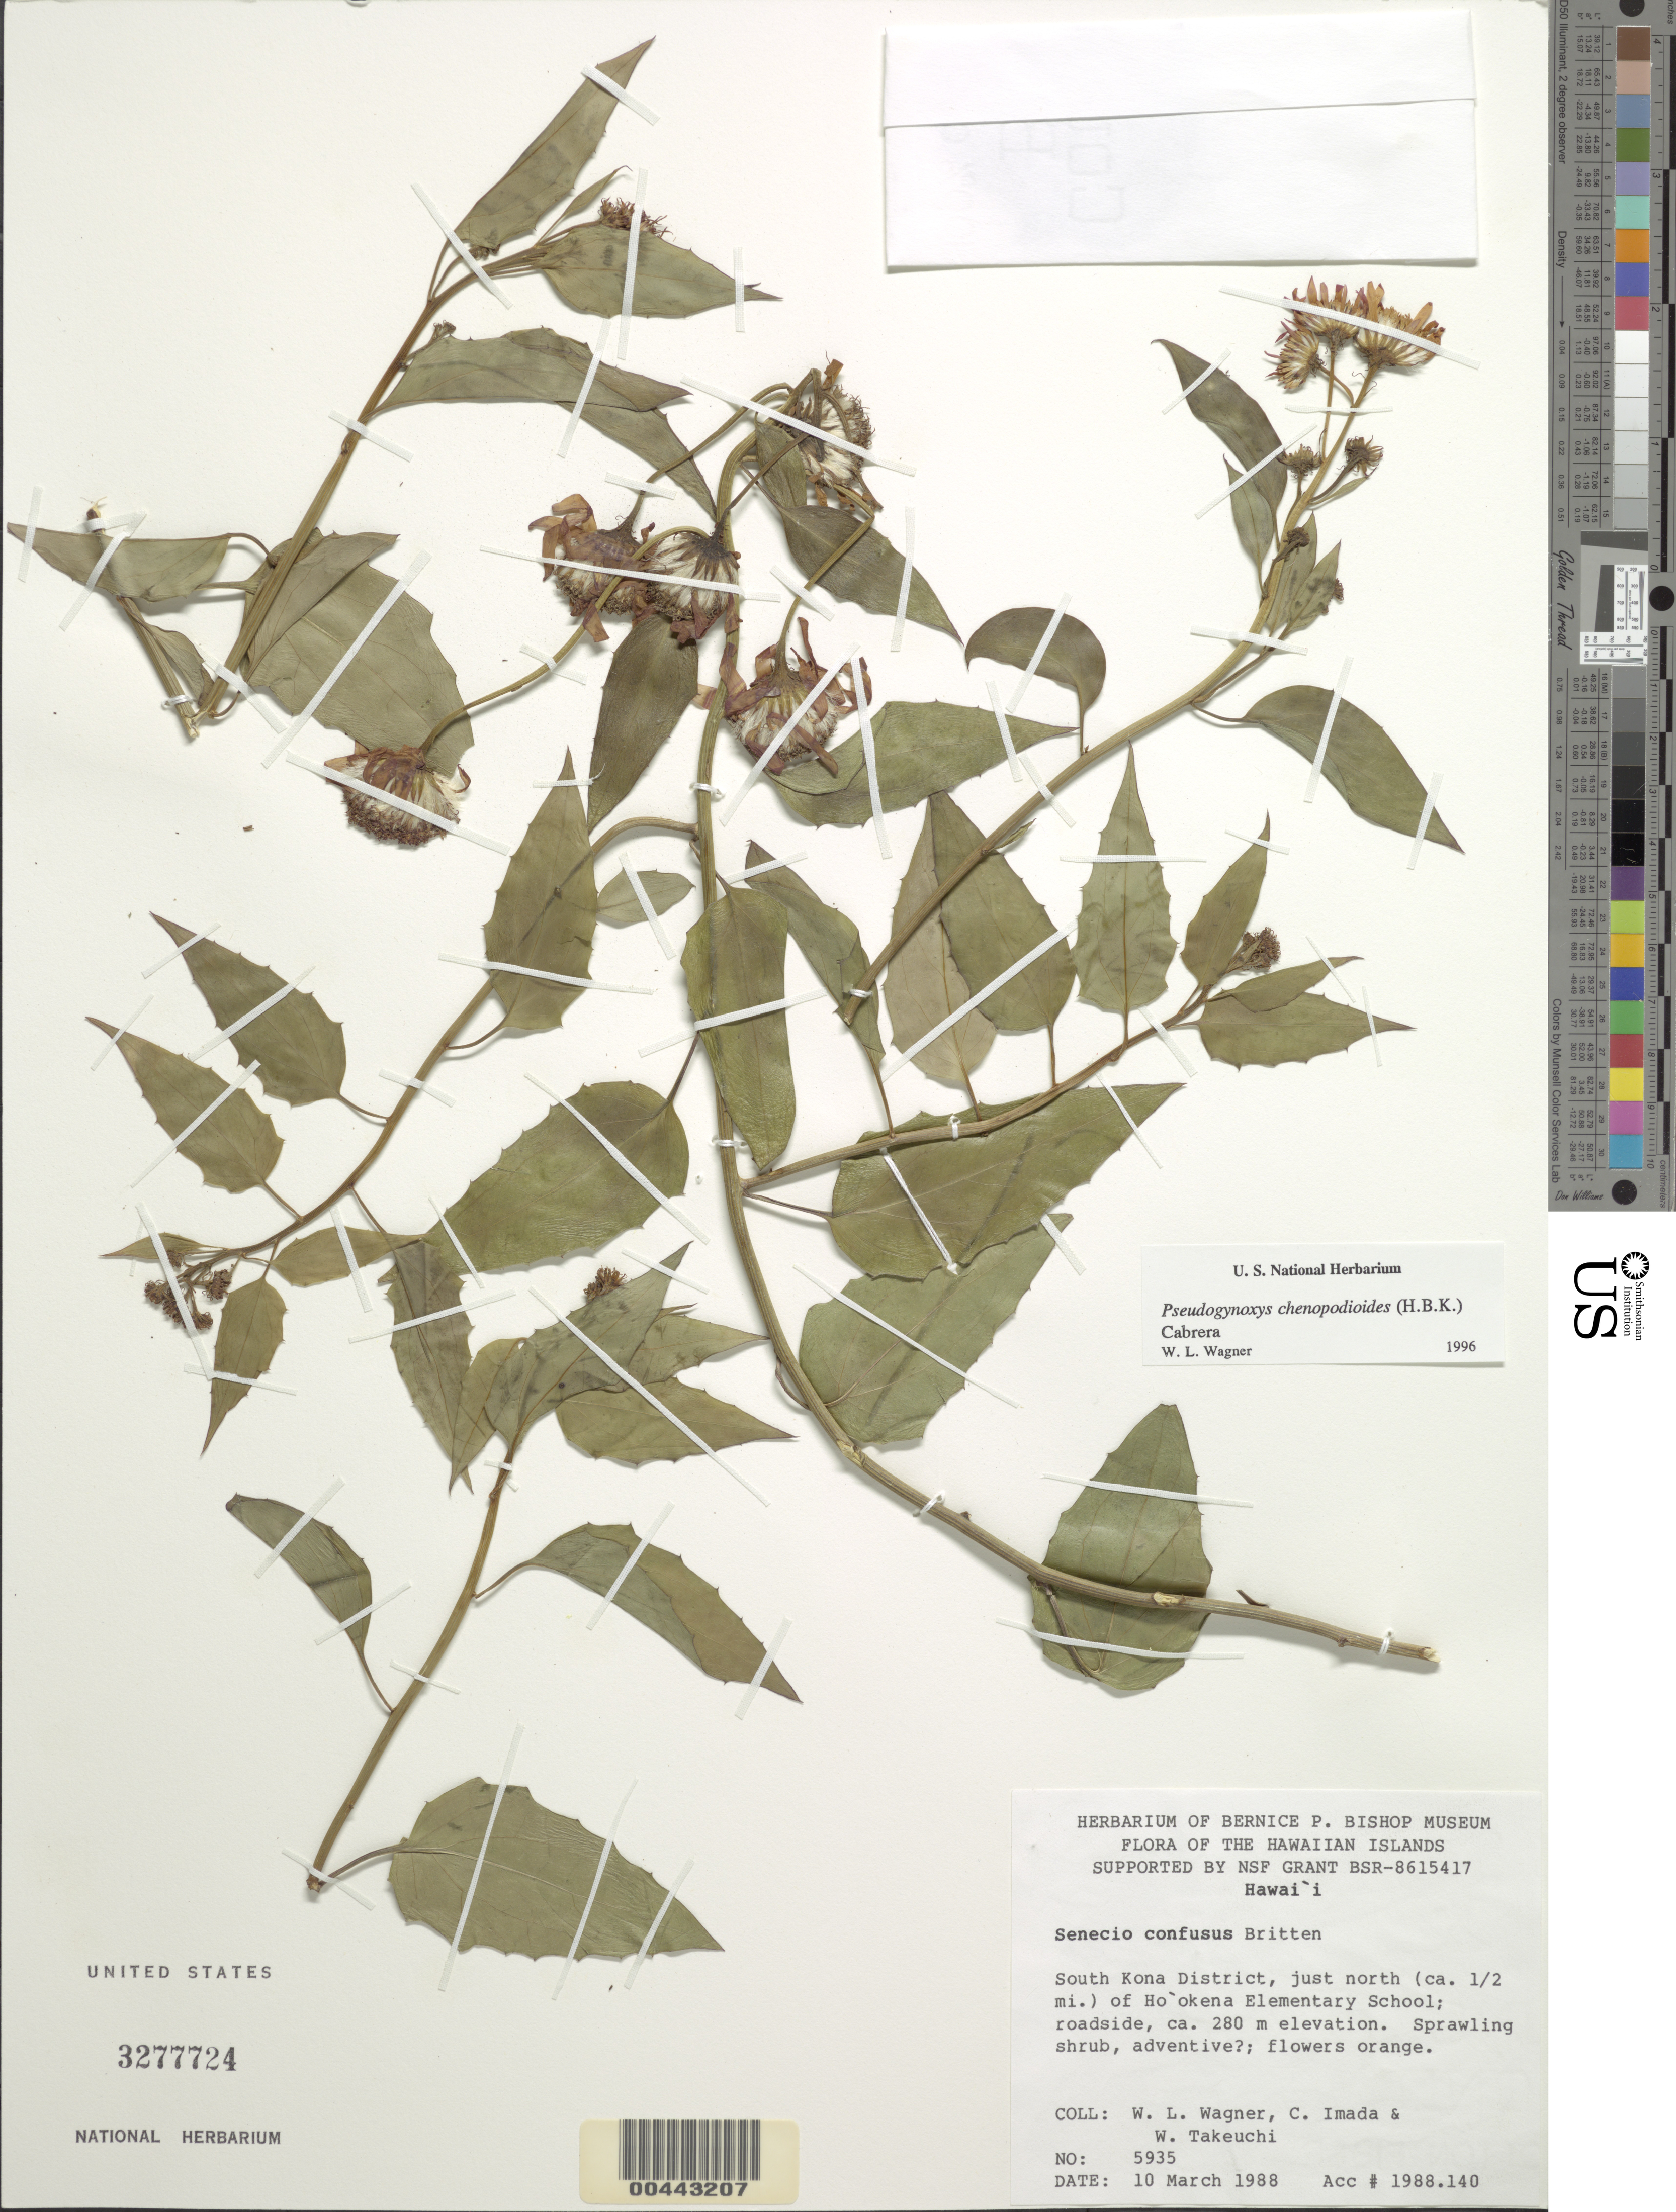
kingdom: Plantae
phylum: Tracheophyta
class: Magnoliopsida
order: Asterales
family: Asteraceae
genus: Pseudogynoxys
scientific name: Pseudogynoxys chenopodioides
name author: (Kunth) Cabrera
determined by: Wagner, W. L., (BOT), Smithsonian Institution - National Museum of Natural History (UNITED STATES)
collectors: W. L. Wagner, C. Imada & W. N. Takeuchi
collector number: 5935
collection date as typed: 10 Mar 1988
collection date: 1988-03-10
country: United States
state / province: Hawaii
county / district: Hawaii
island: Hawaii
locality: South Kona District, just N (about 0.5 mi) of Ho'okena Elementary School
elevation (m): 280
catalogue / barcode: US 3277724